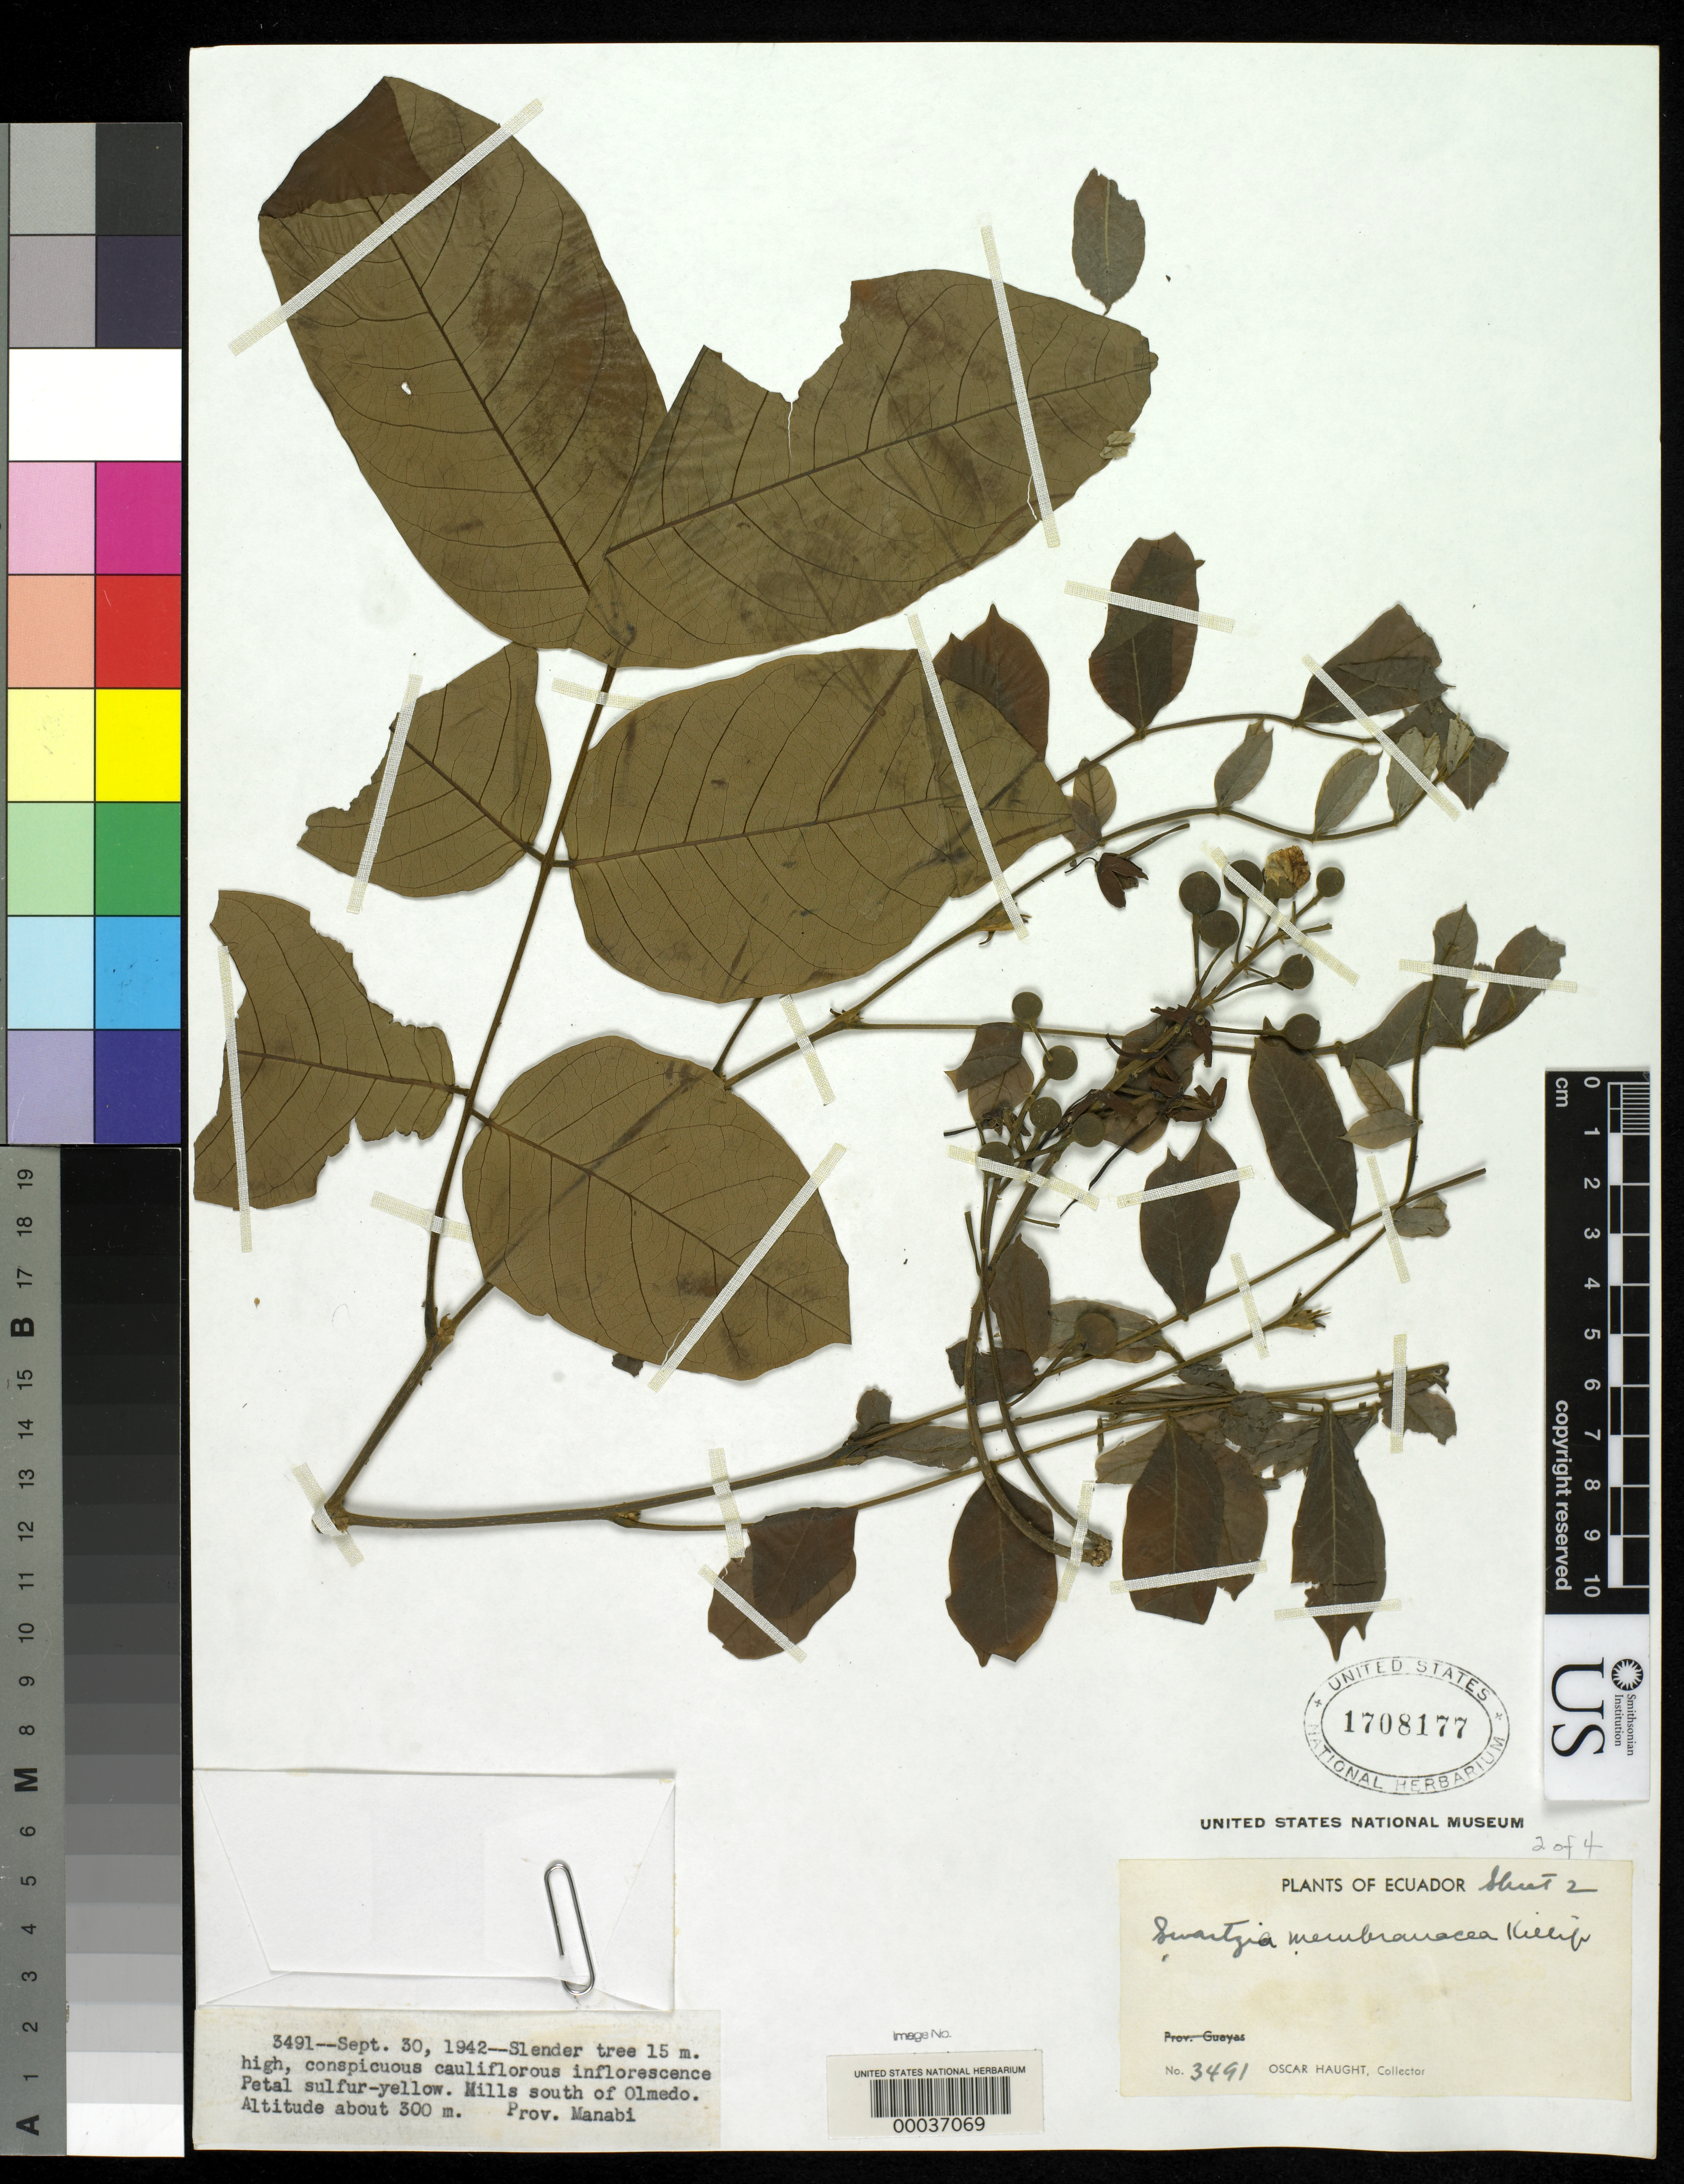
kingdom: Plantae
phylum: Tracheophyta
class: Magnoliopsida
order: Fabales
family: Fabaceae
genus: Swartzia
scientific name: Swartzia haughtii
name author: R.S. Cowan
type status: Holotype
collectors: O. L. Haught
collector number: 3491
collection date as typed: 30 Sep 1942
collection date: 1942-09-30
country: Ecuador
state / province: Manabí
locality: Hills S of Olmedo.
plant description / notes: Only US sheet 1708176 is annotated and cited as the holotype, but other sheets of this collection with consecutive sheets numbers are marked as sheets 2, 3 and 4.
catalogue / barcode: US 1708177